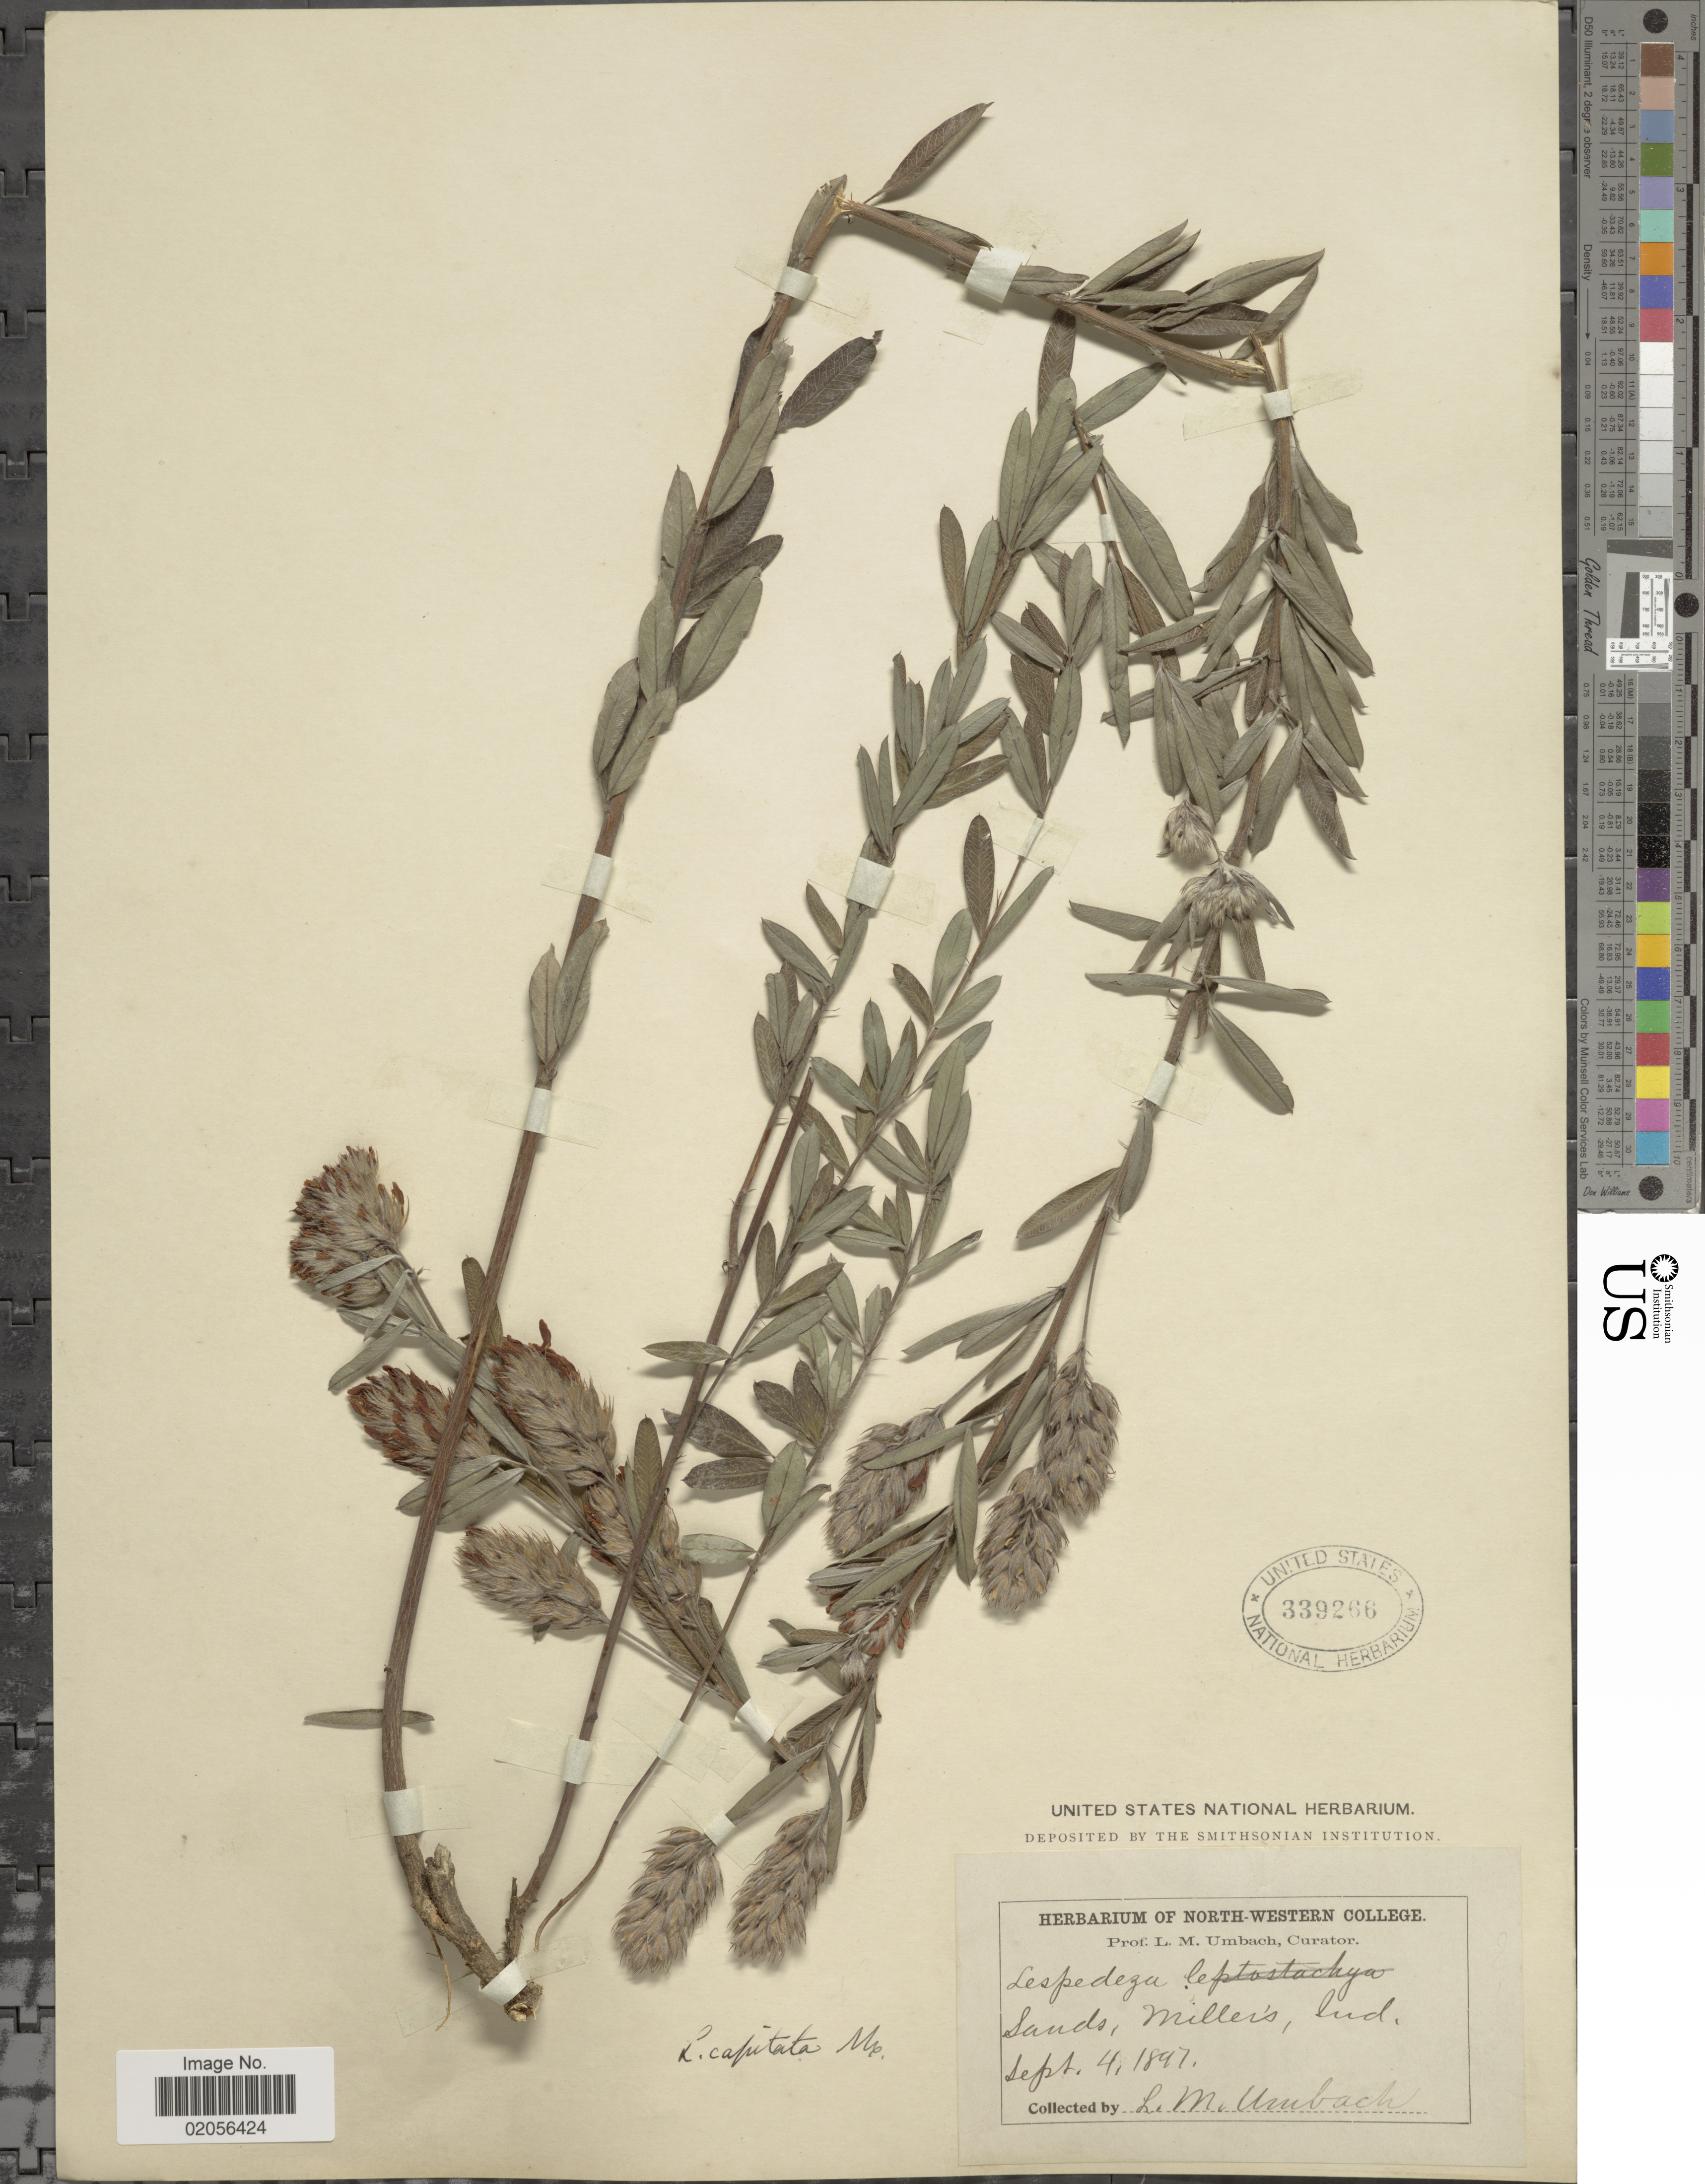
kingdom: Plantae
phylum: Tracheophyta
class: Magnoliopsida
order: Fabales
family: Fabaceae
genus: Lespedeza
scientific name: Lespedeza capitata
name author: Michx.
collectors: L. M. Umbach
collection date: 1897-09-04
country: United States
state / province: Indiana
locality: Sands, Miller's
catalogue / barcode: US 339266